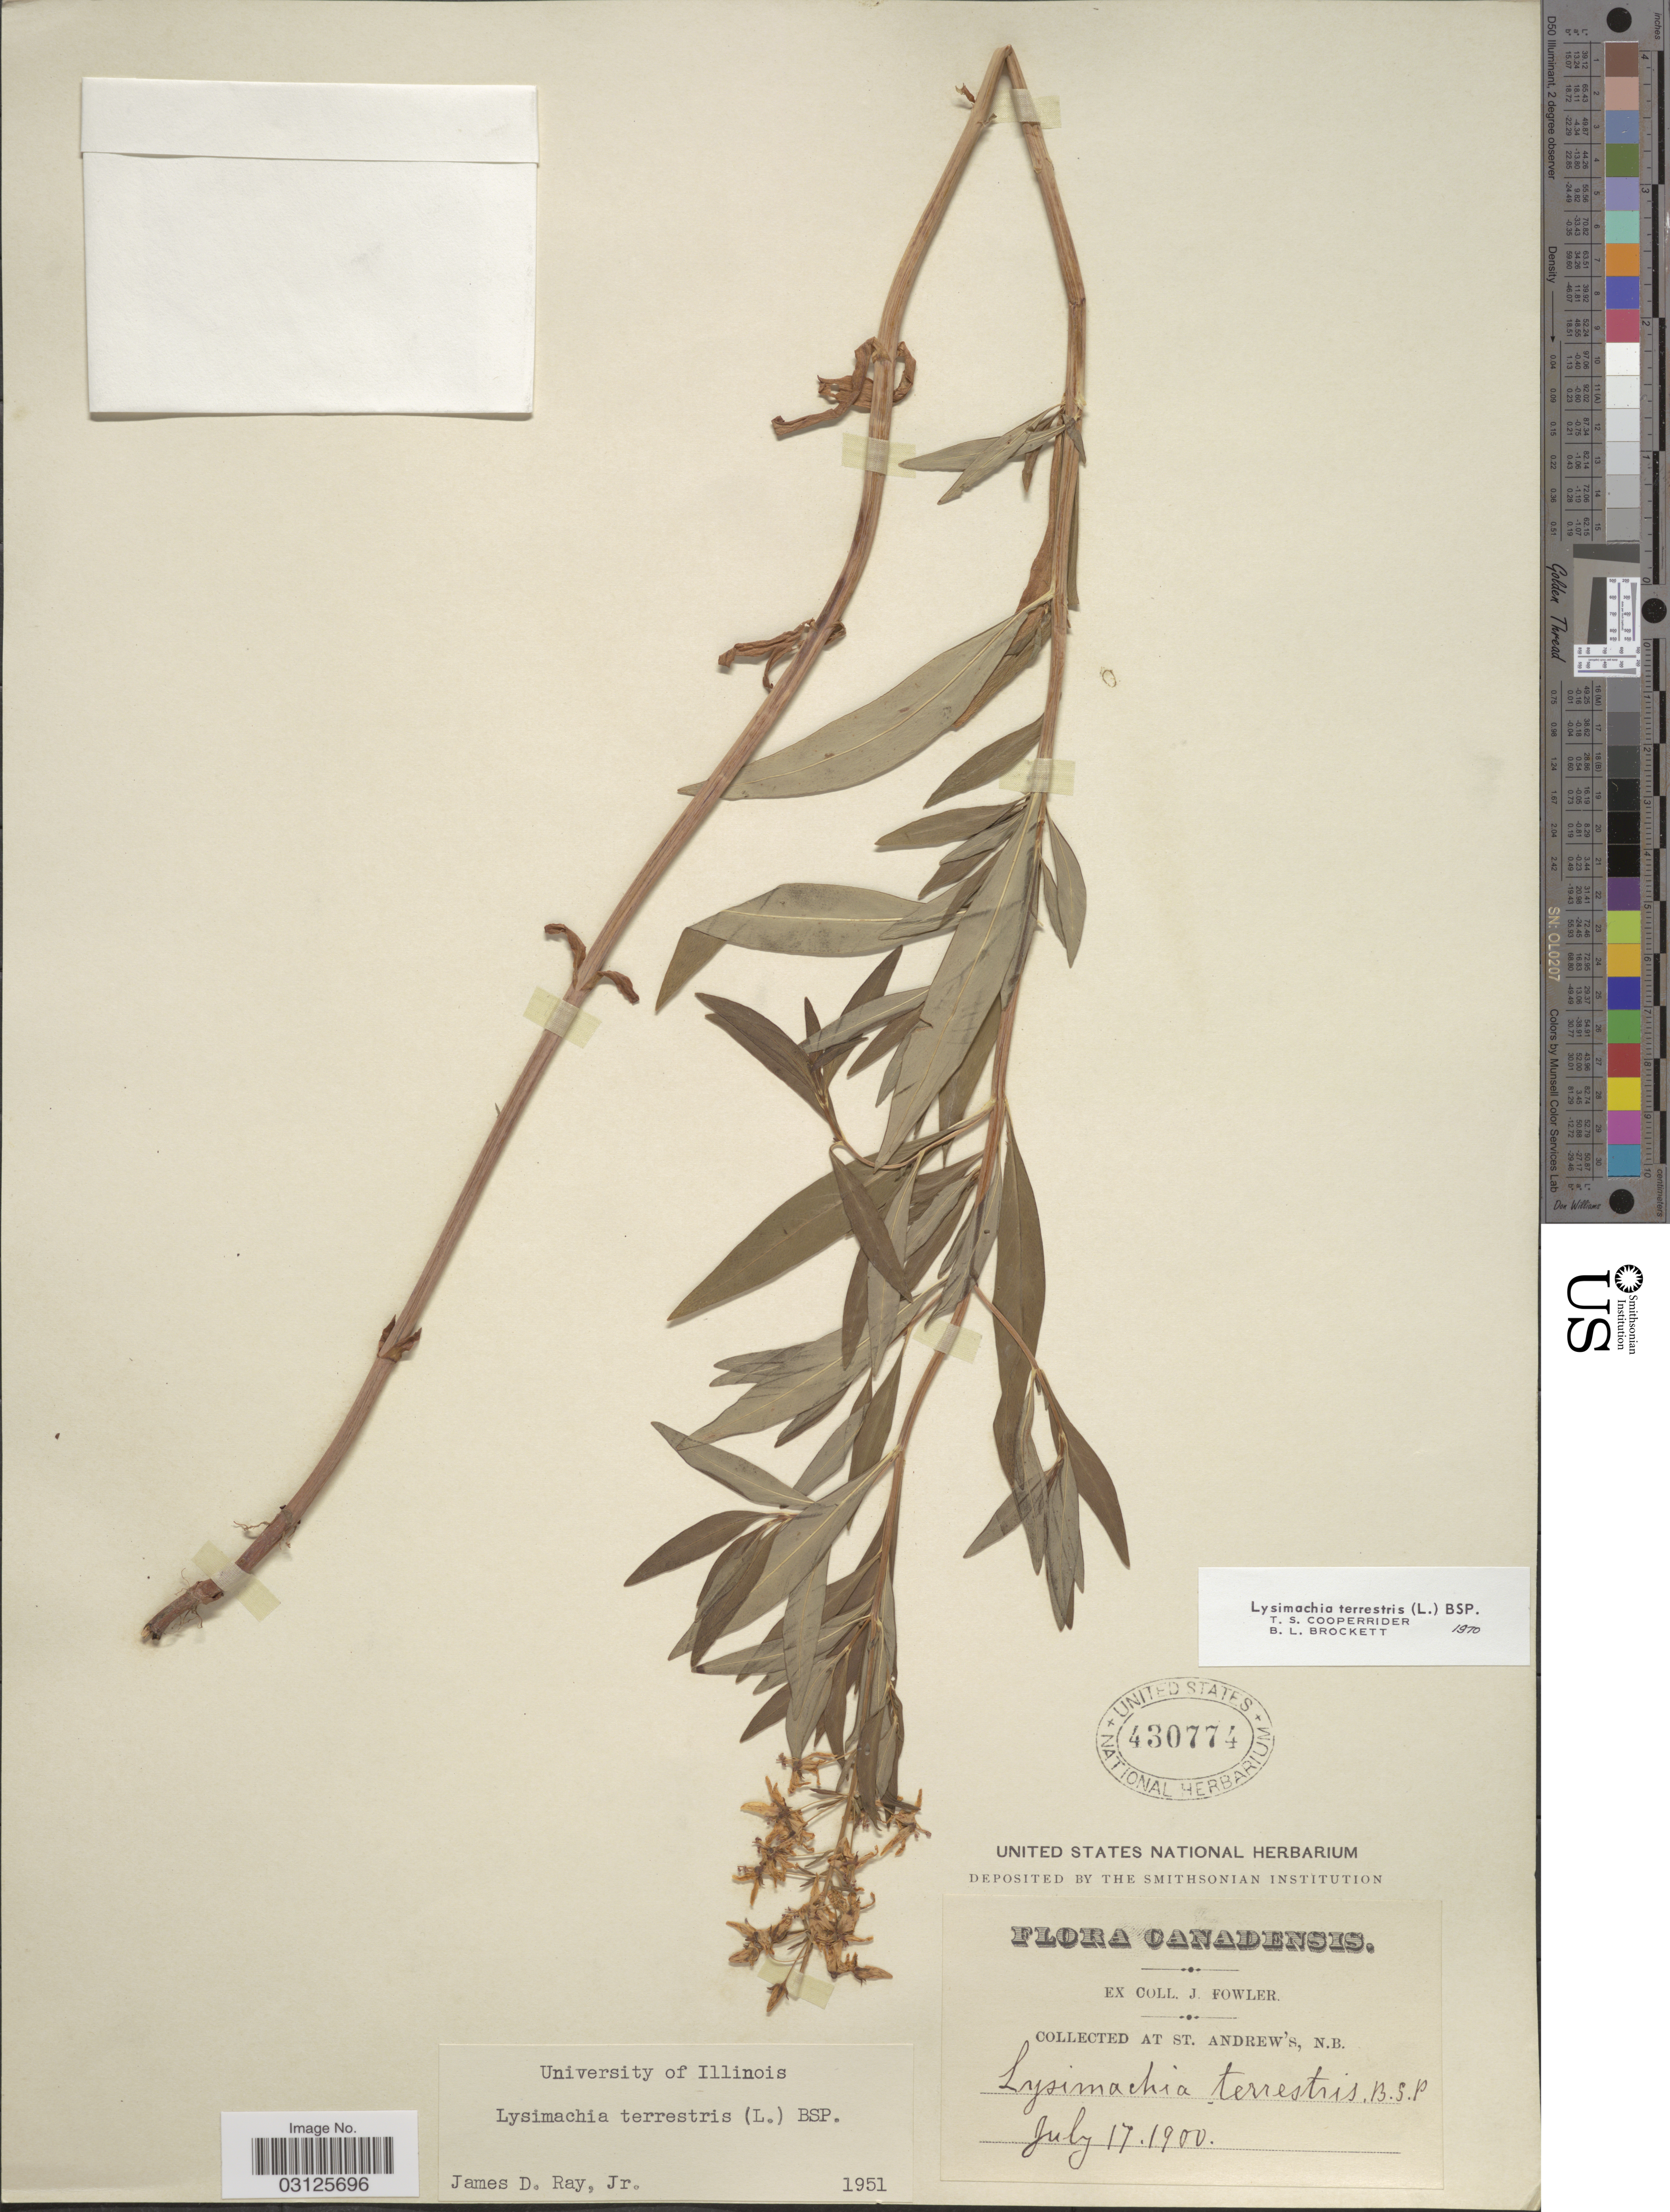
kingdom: Plantae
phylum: Tracheophyta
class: Magnoliopsida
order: Ericales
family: Primulaceae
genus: Lysimachia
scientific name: Lysimachia terrestris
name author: (L.) Britton, Stearns & Poggenb.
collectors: J. Fowler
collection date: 1900-07-17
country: Canada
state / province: New Brunswick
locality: St. Andrew's.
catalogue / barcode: US 430774